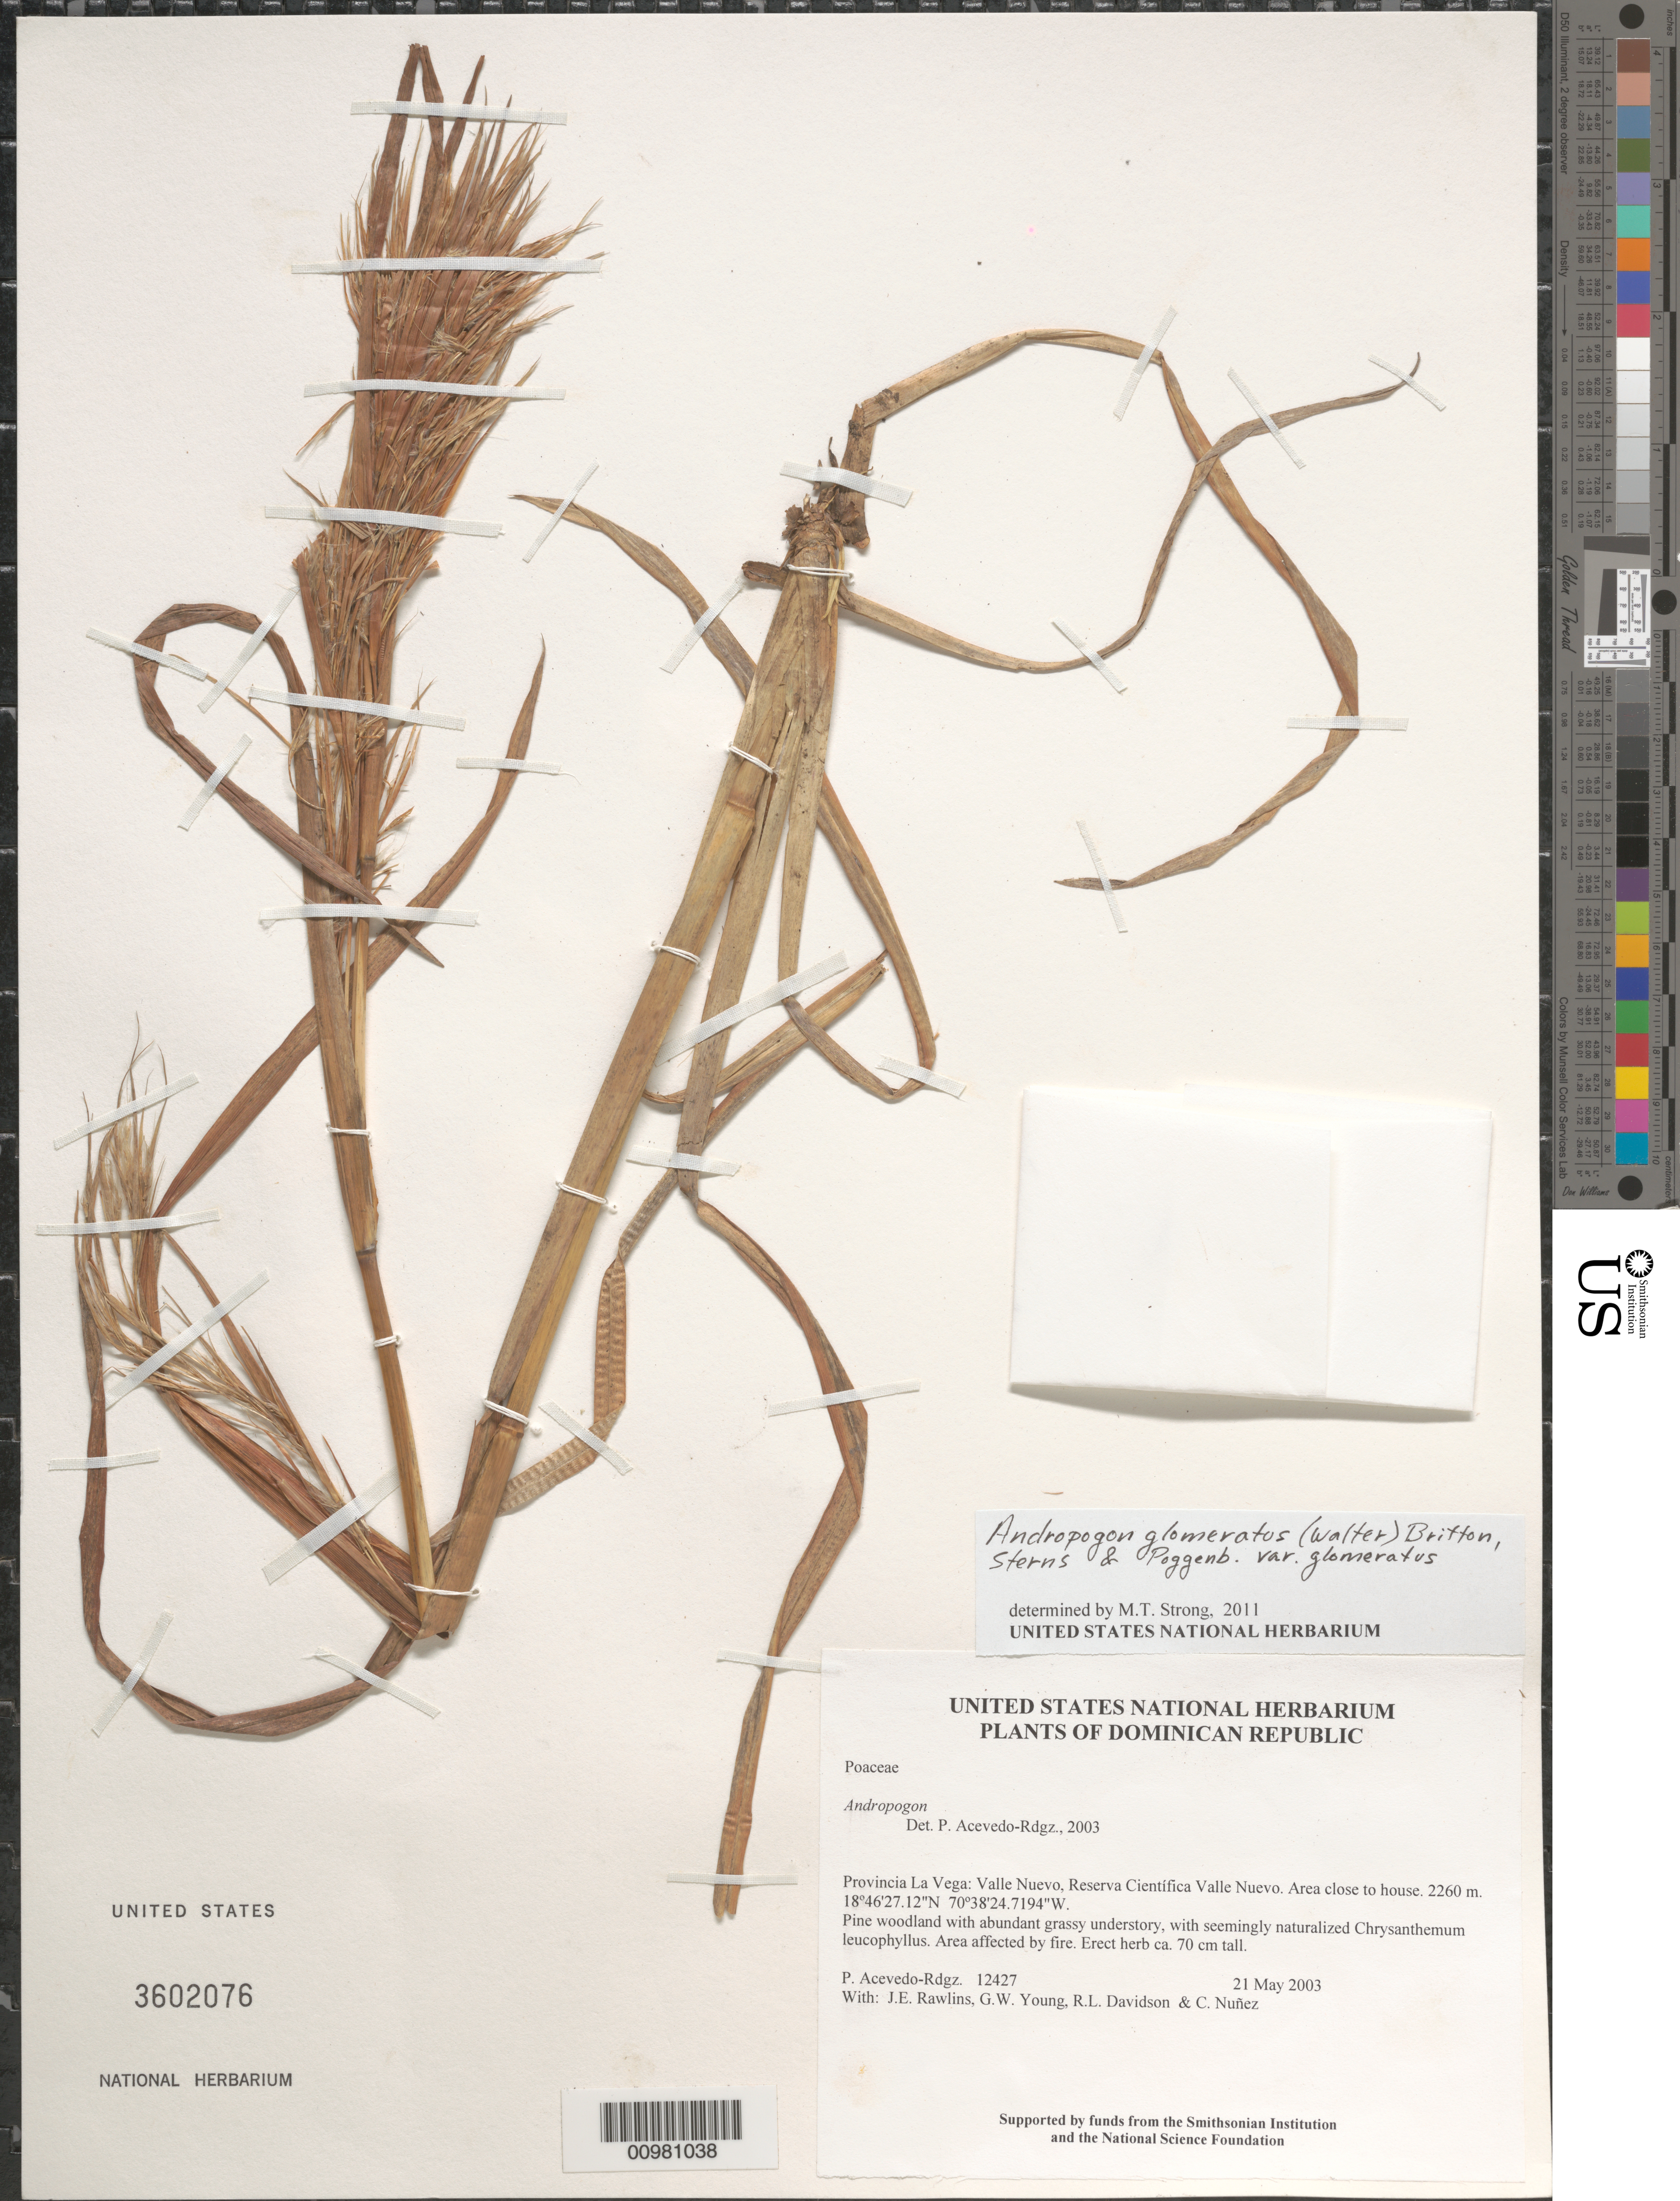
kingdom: Plantae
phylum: Tracheophyta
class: Liliopsida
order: Poales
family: Poaceae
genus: Andropogon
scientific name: Andropogon glomeratus var. glomeratus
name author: (Walter) Britton, Stearns & Poggenb.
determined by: Strong, M. T., (US), Smithsonian Institution - National Museum of Natural History (UNITED STATES)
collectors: P. Acevedo-Rodr., J. Rawlins, G. Young, R. Davidson & C. Nunez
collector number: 12427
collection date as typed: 21 May 2003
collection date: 2003-05-21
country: Dominican Republic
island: Hispaniola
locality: Provincia La Vega: Valle Nuevo, Reserva Científica Valle Nuevo. Area close to house.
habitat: Pine woodland with abundant grassy understory, with seemingly naturalized Chrysanthemum leucophyllus. Area affected by fire.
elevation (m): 2260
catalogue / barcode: US 3602076